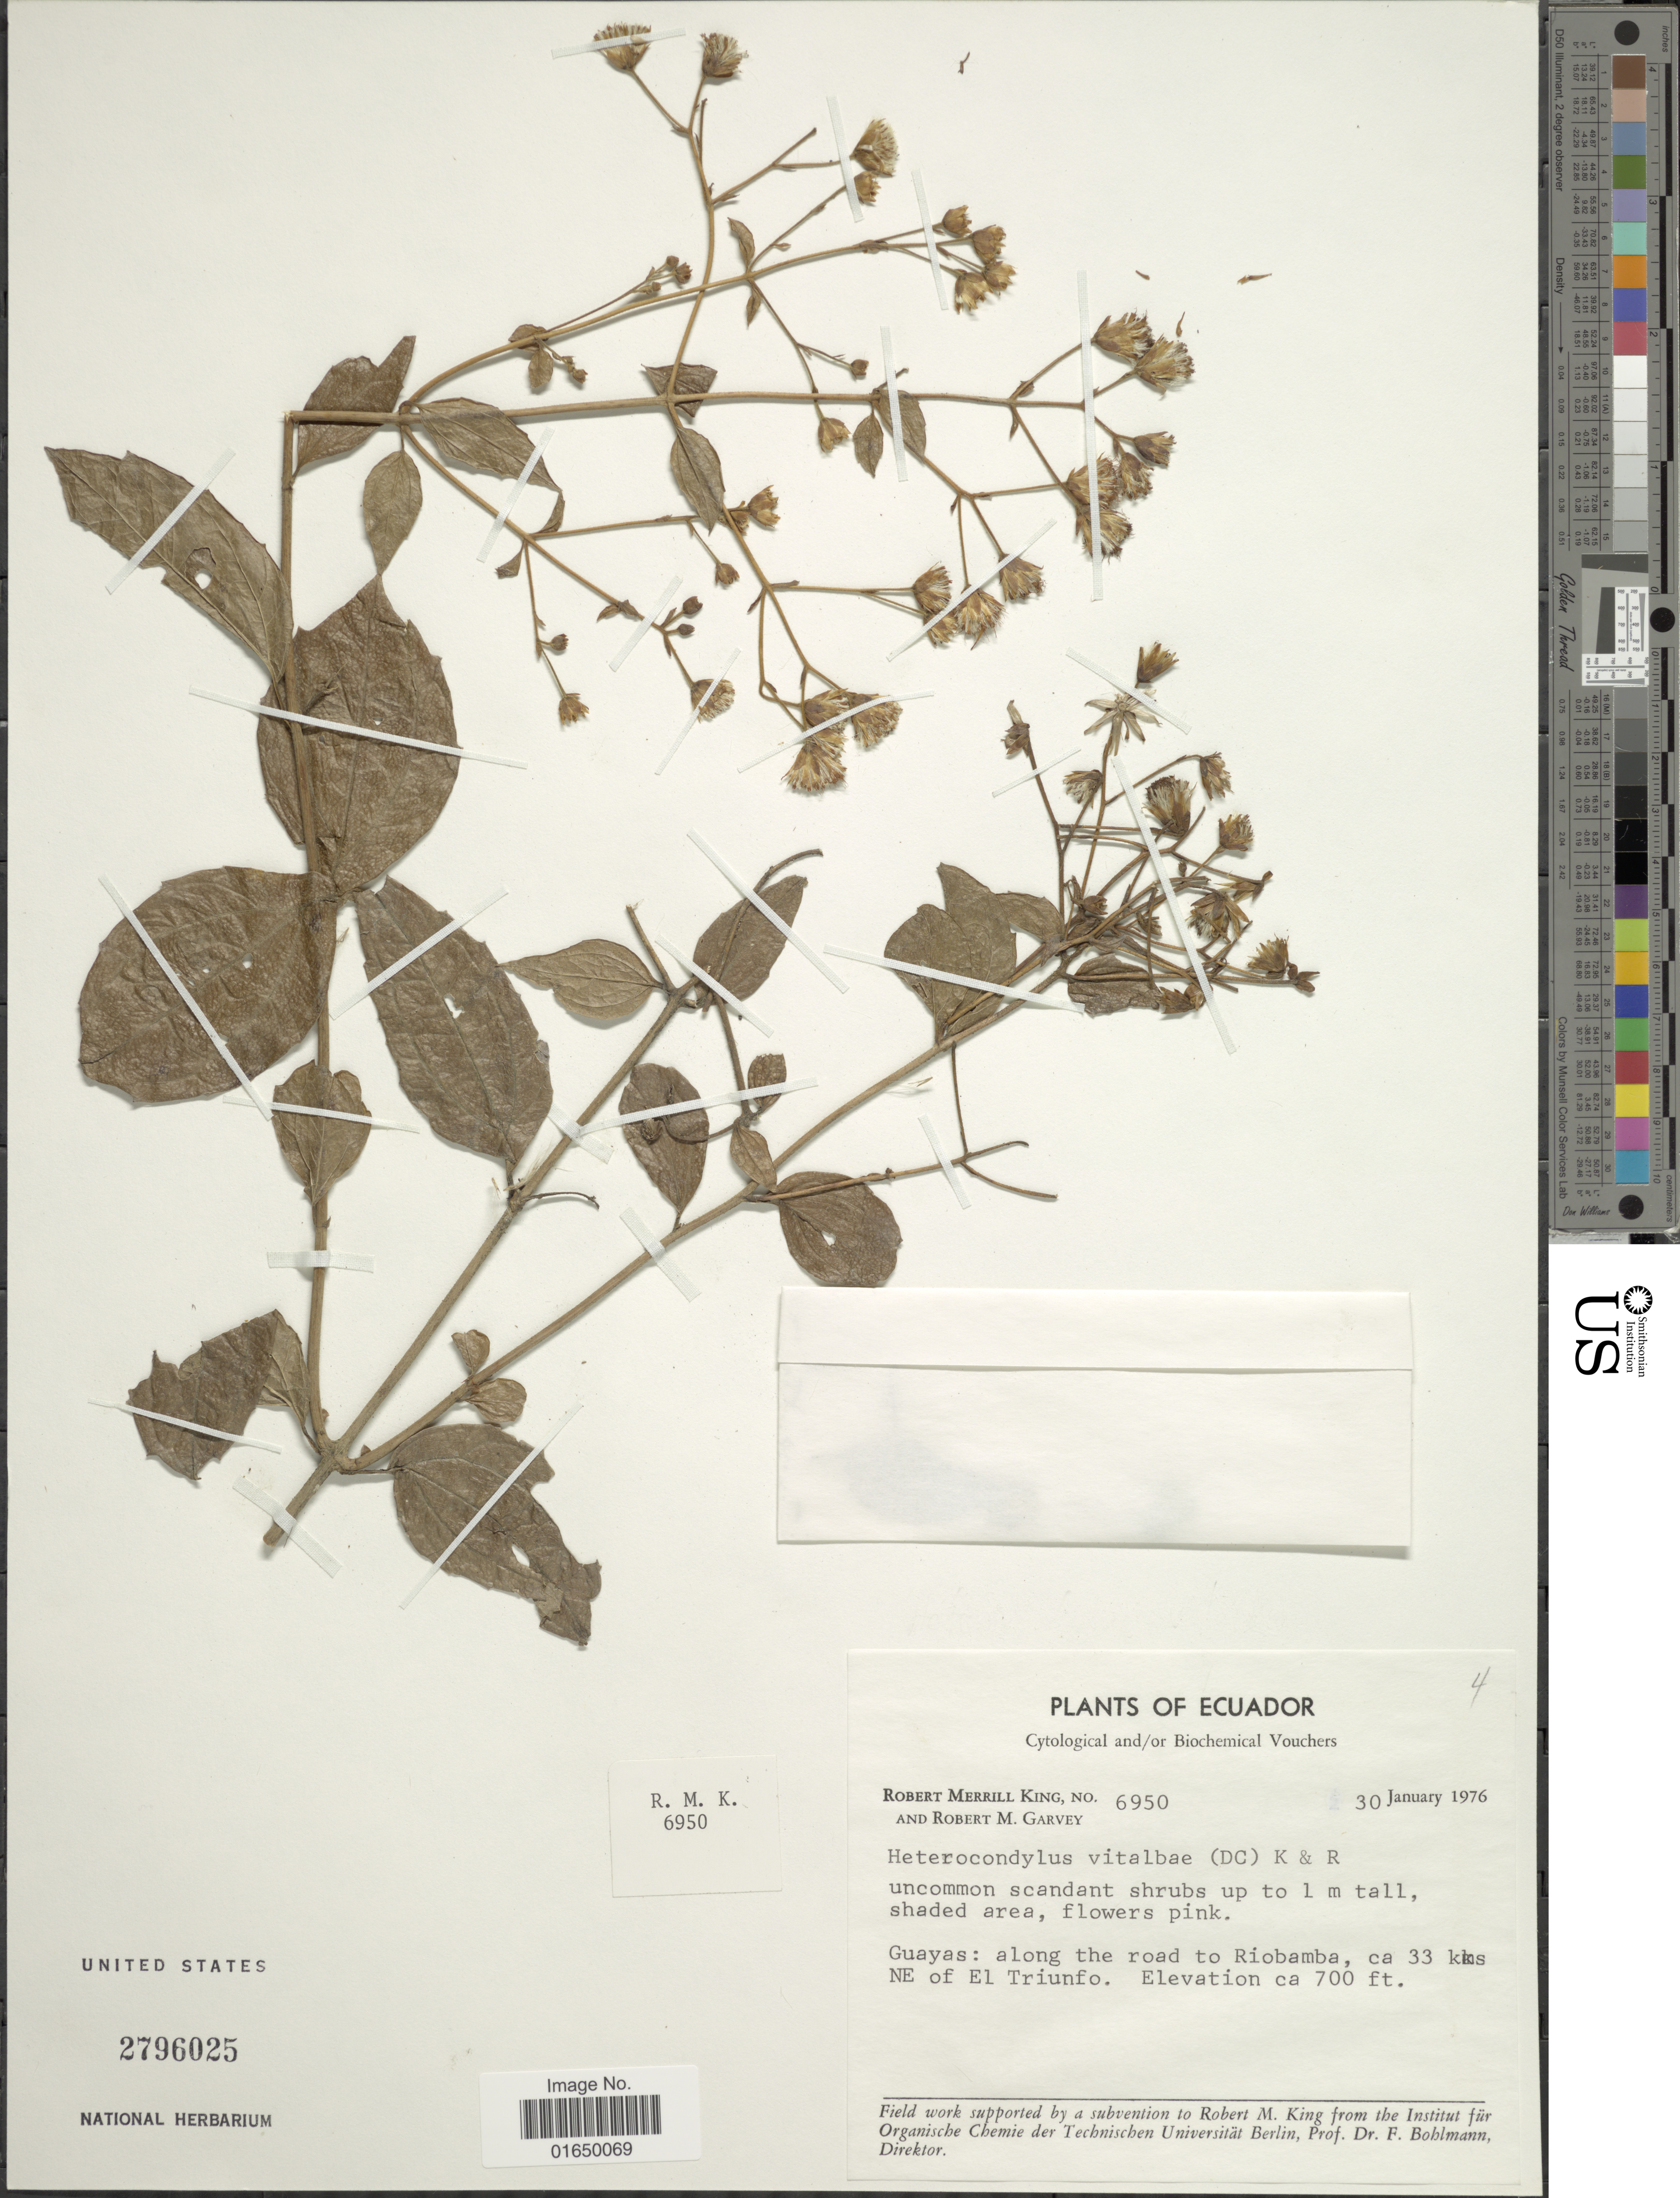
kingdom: Plantae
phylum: Tracheophyta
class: Magnoliopsida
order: Asterales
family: Asteraceae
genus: Heterocondylus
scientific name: Heterocondylus vitalbae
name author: (DC.) R.M. King & H. Rob.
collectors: R. M. King & R. Garvey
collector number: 6950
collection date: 1976-01-30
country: Ecuador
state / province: Guayas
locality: Along the road to Riobanba, ca 33 kms NE of Triunfo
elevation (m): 213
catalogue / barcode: US 2796025